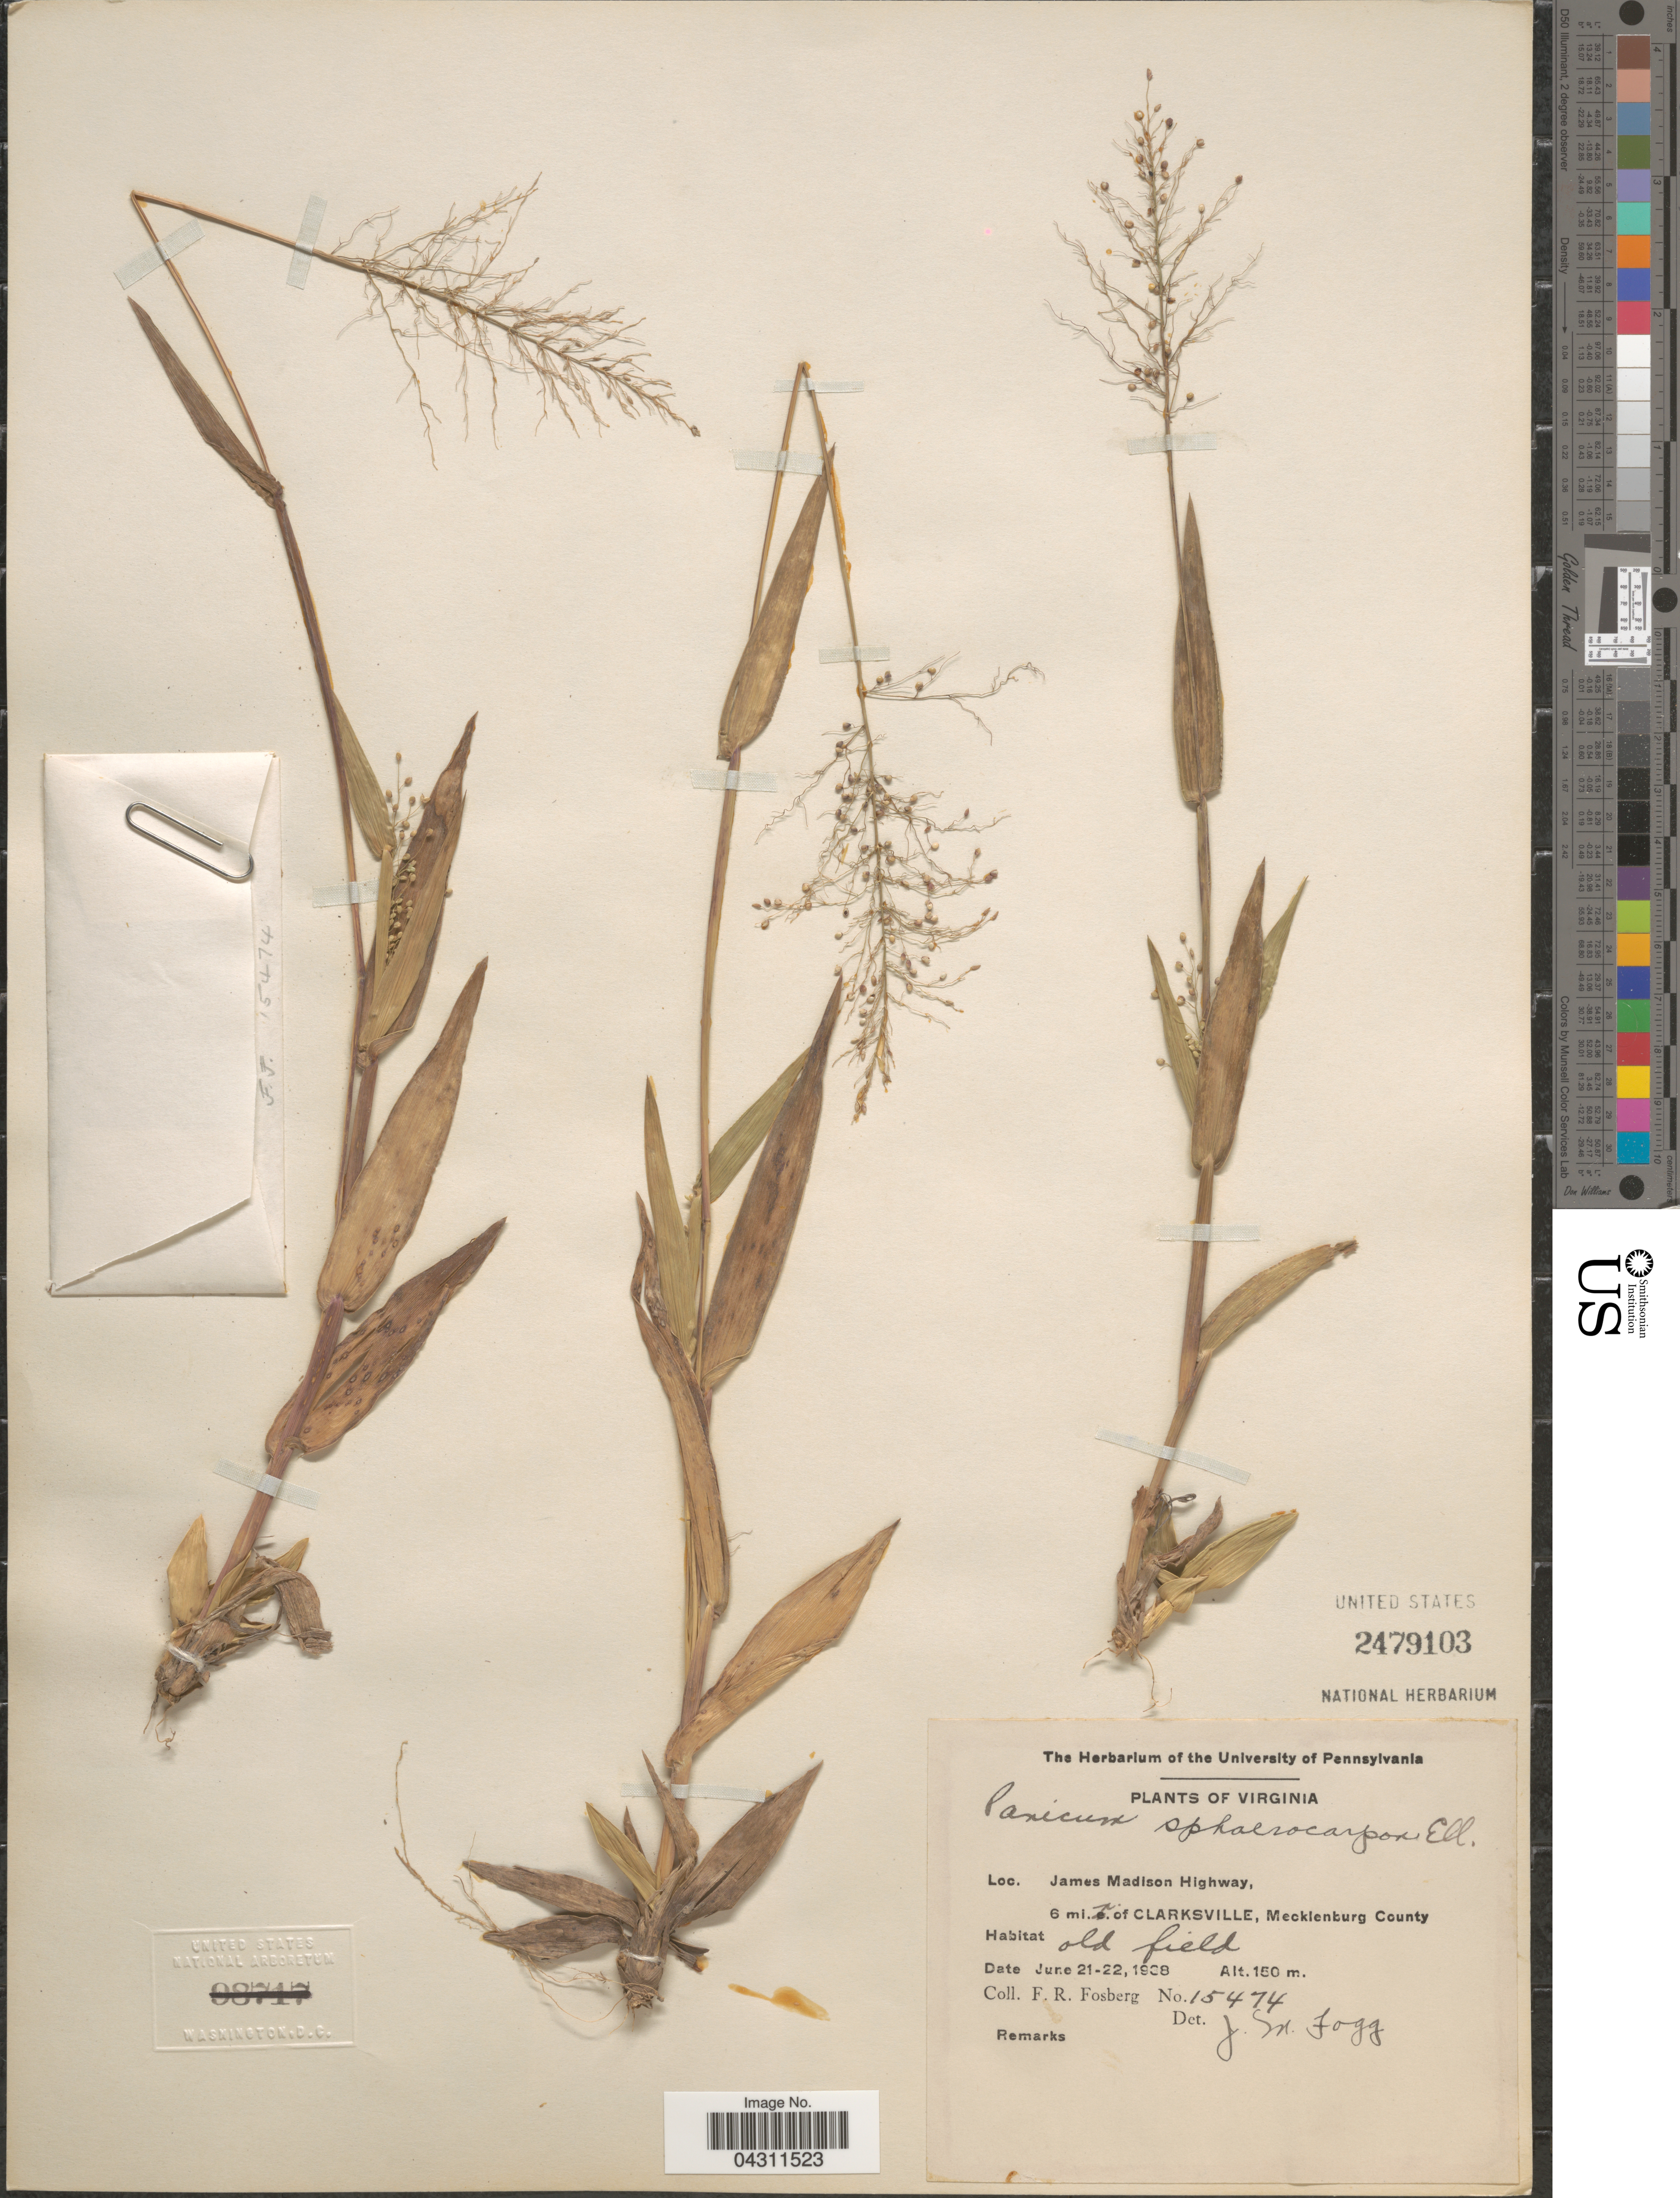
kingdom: Plantae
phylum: Tracheophyta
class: Liliopsida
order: Poales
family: Poaceae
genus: Dichanthelium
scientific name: Dichanthelium sphaerocarpon var. sphaerocarpon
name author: (Elliott) Gould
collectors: F. R. Fosberg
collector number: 15474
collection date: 1938-06-21/1938-06-22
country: United States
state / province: Virginia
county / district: Mecklenburg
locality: James Madison Highway, 6 mi. n. of Clarksville, Mecklenburg County.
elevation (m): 150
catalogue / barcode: US 2479103